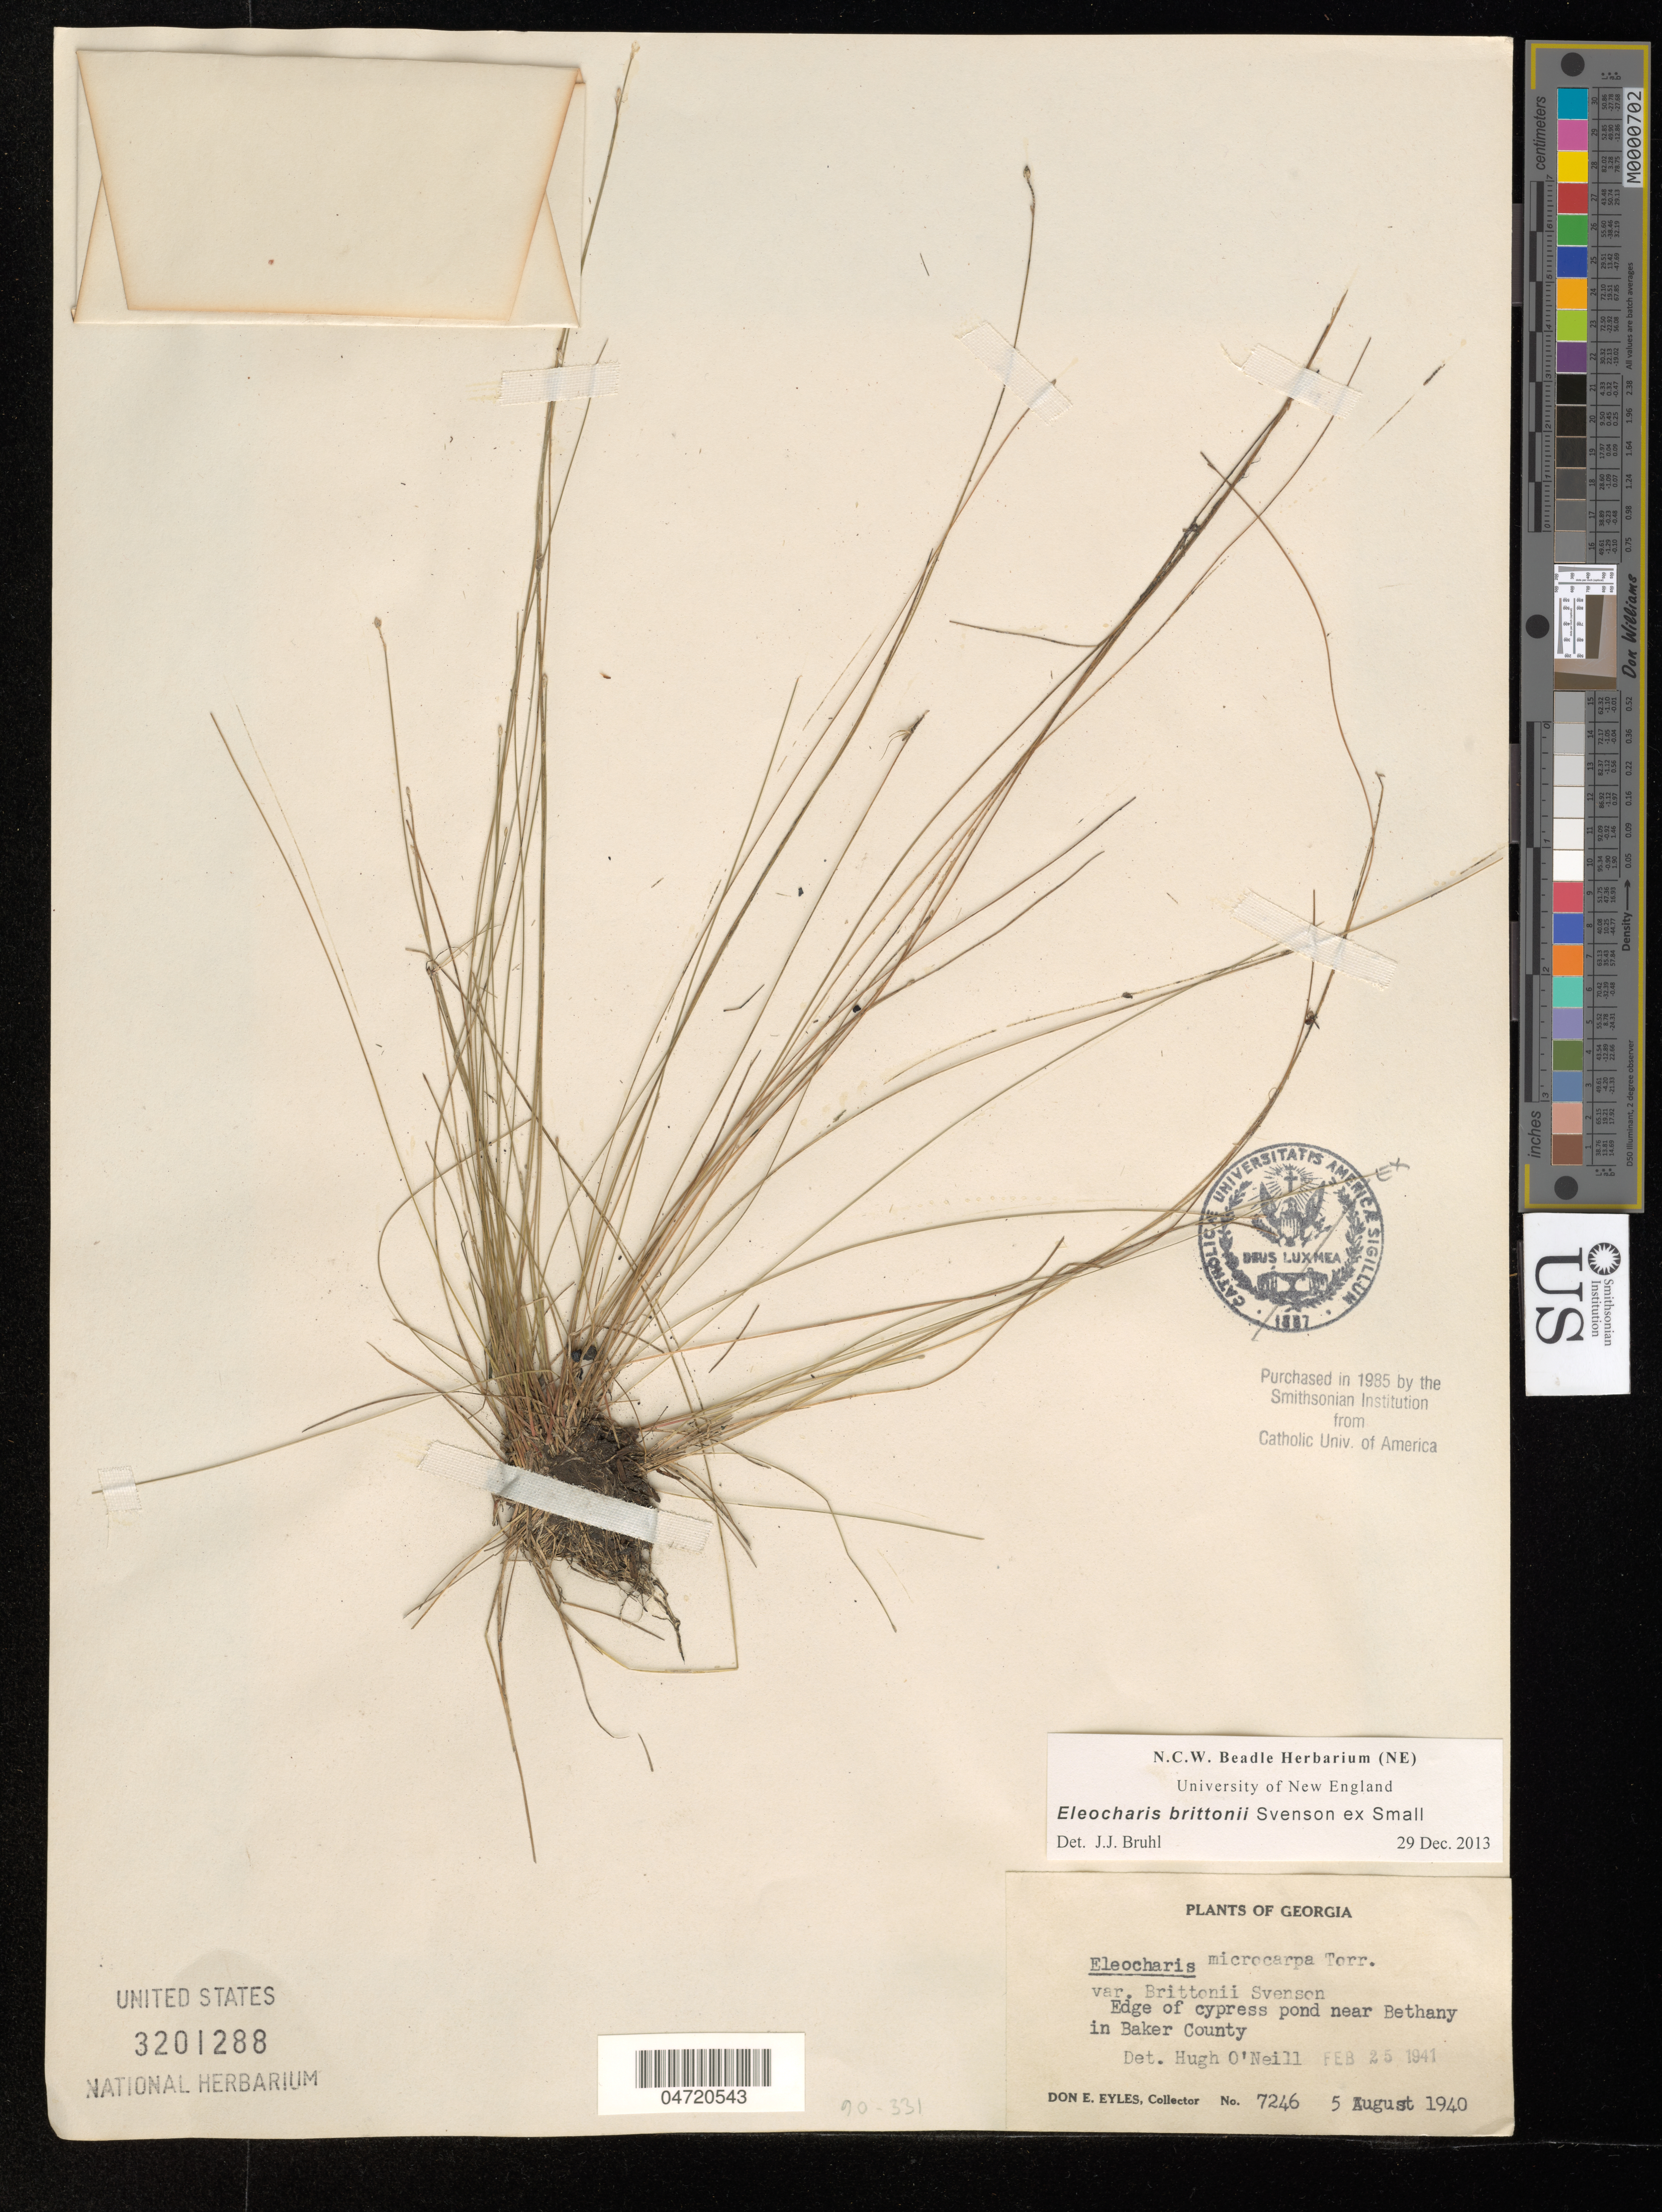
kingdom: Plantae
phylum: Tracheophyta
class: Liliopsida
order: Poales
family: Cyperaceae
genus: Eleocharis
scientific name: Eleocharis brittonii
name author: Svenson ex Small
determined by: Bruhl, J. J., (NE), University of New England (AUSTRALIA)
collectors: D. Eyles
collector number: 7246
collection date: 1940-08-05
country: United States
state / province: Georgia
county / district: Baker Co.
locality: Near Bethany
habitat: Edge of cypress pond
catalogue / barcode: US 3201288